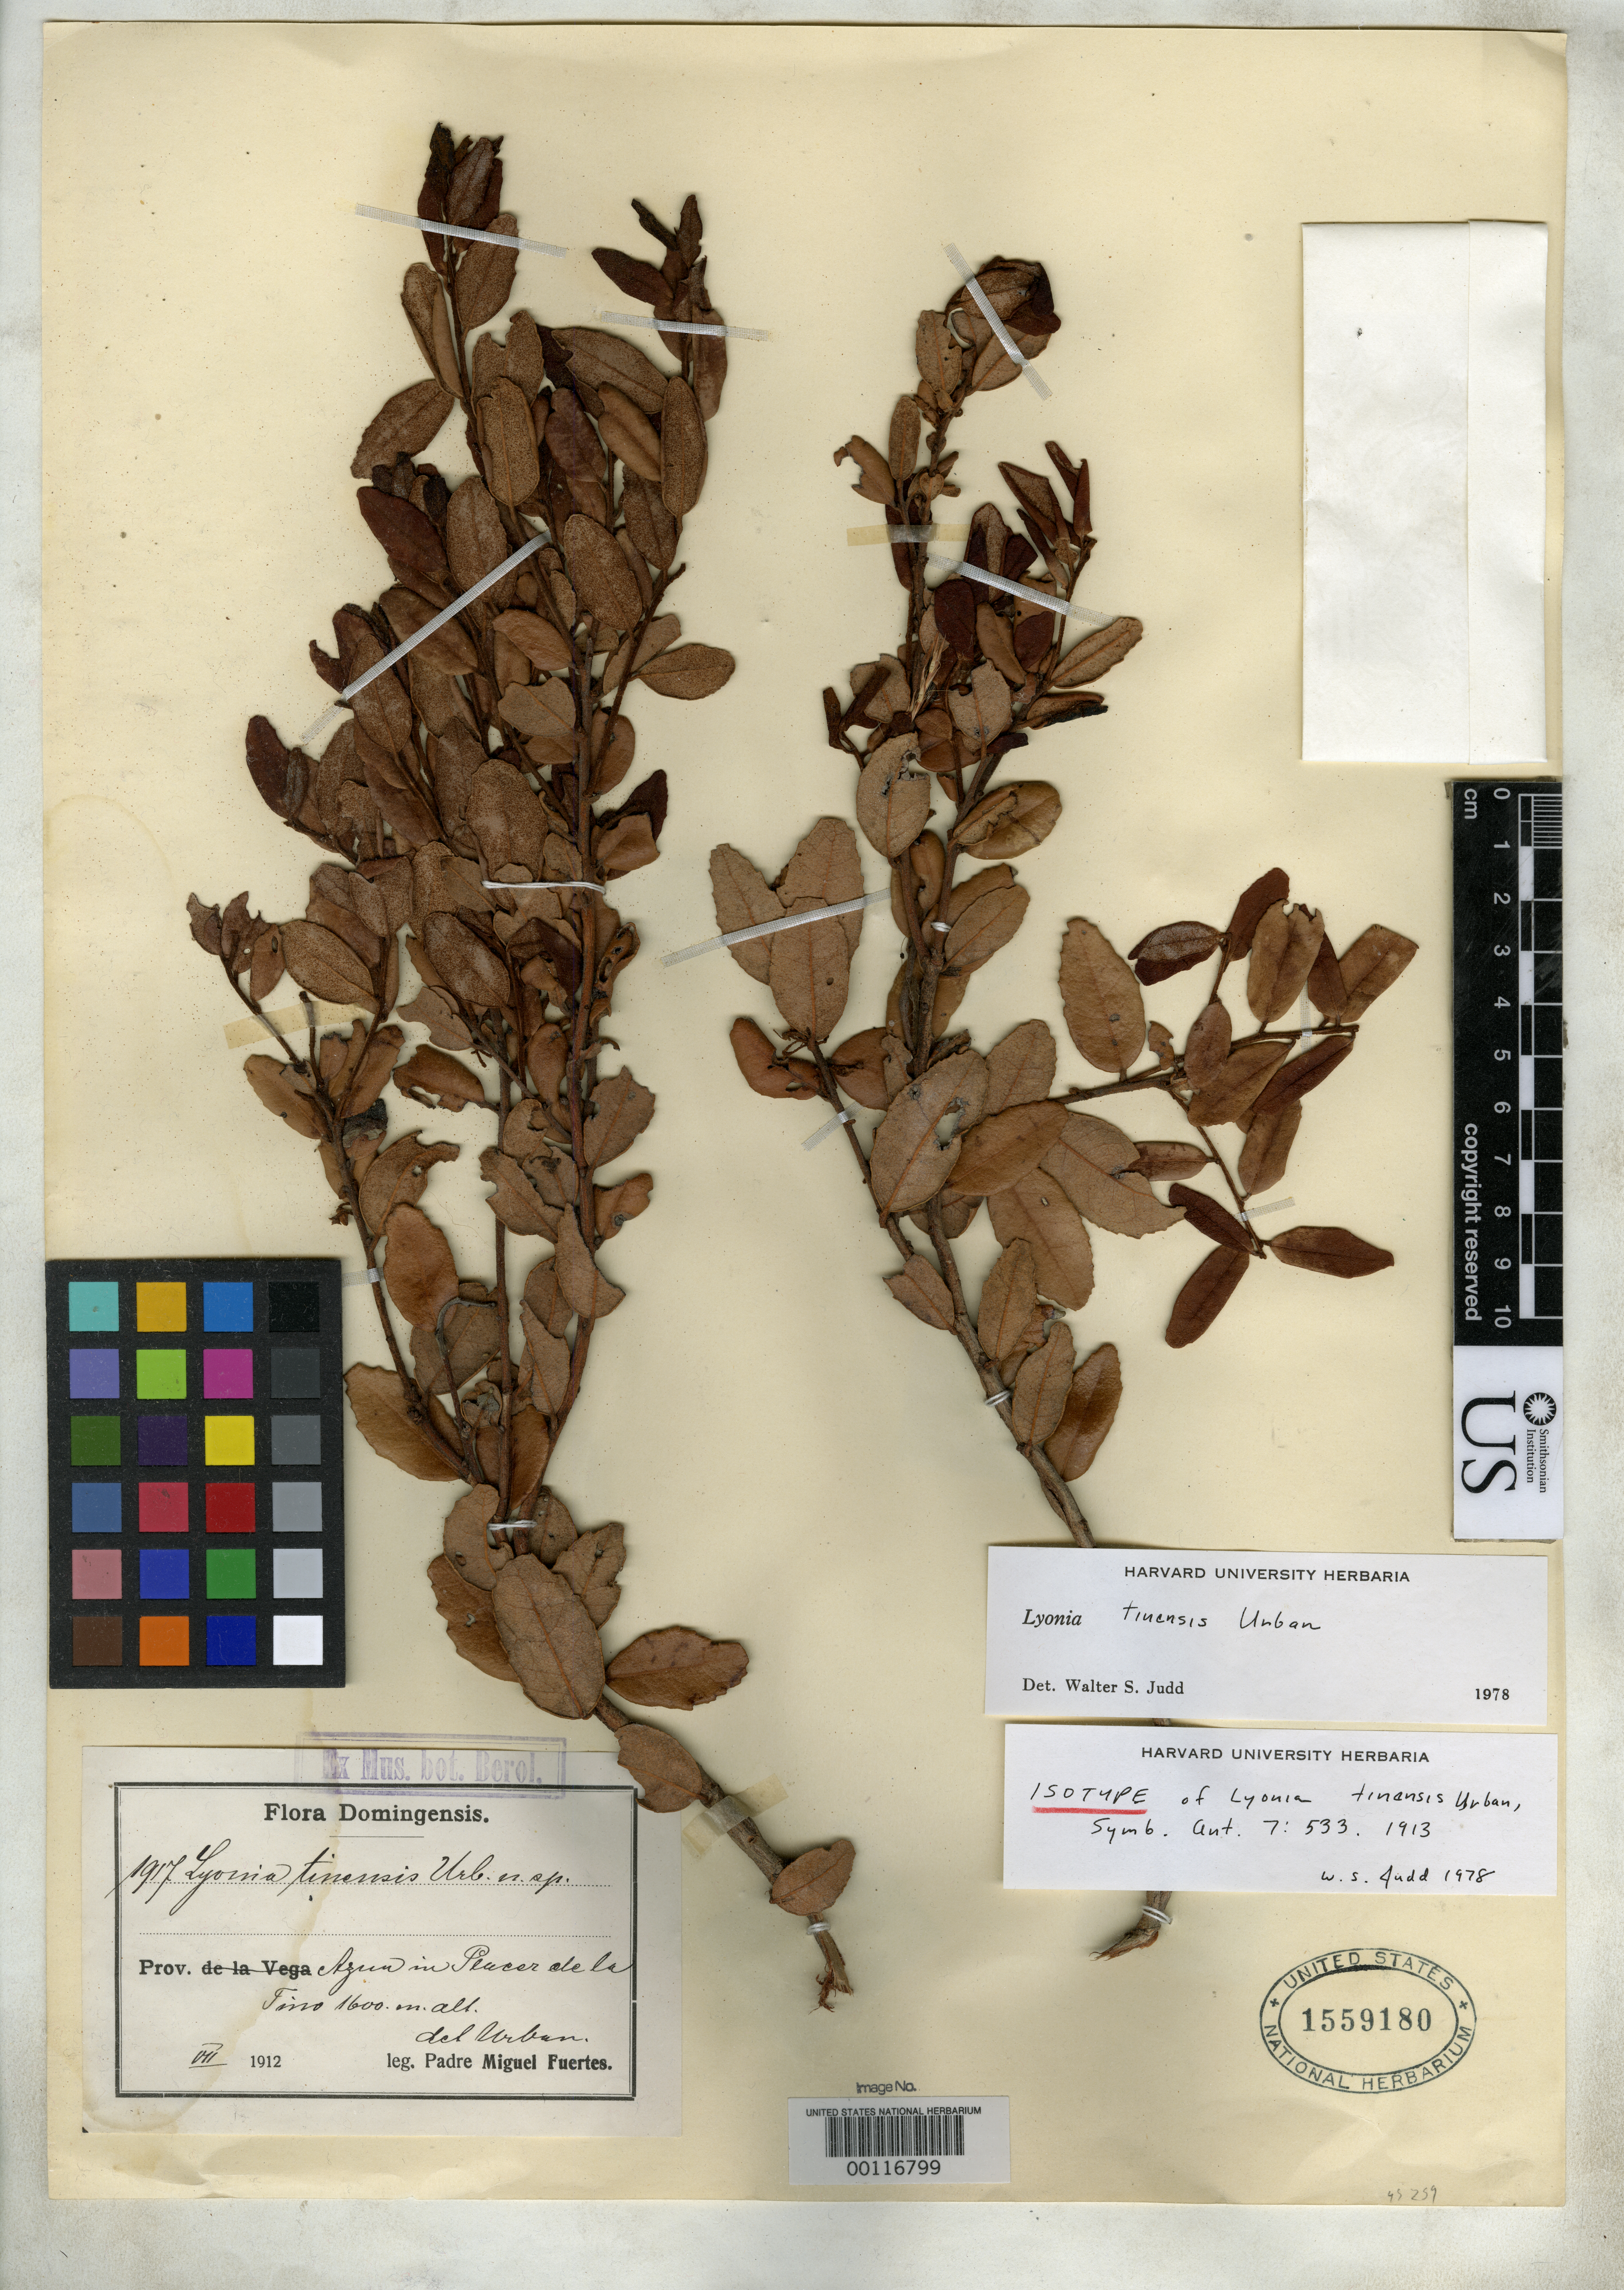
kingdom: Plantae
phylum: Tracheophyta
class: Magnoliopsida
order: Ericales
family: Ericaceae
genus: Lyonia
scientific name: Lyonia tinensis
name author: Urb.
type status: Isotype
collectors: M. D. Fuertes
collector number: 1917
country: Dominican Republic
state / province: Azua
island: Hispaniola Island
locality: Placer de La Tina.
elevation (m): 1600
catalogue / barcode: US 1559180